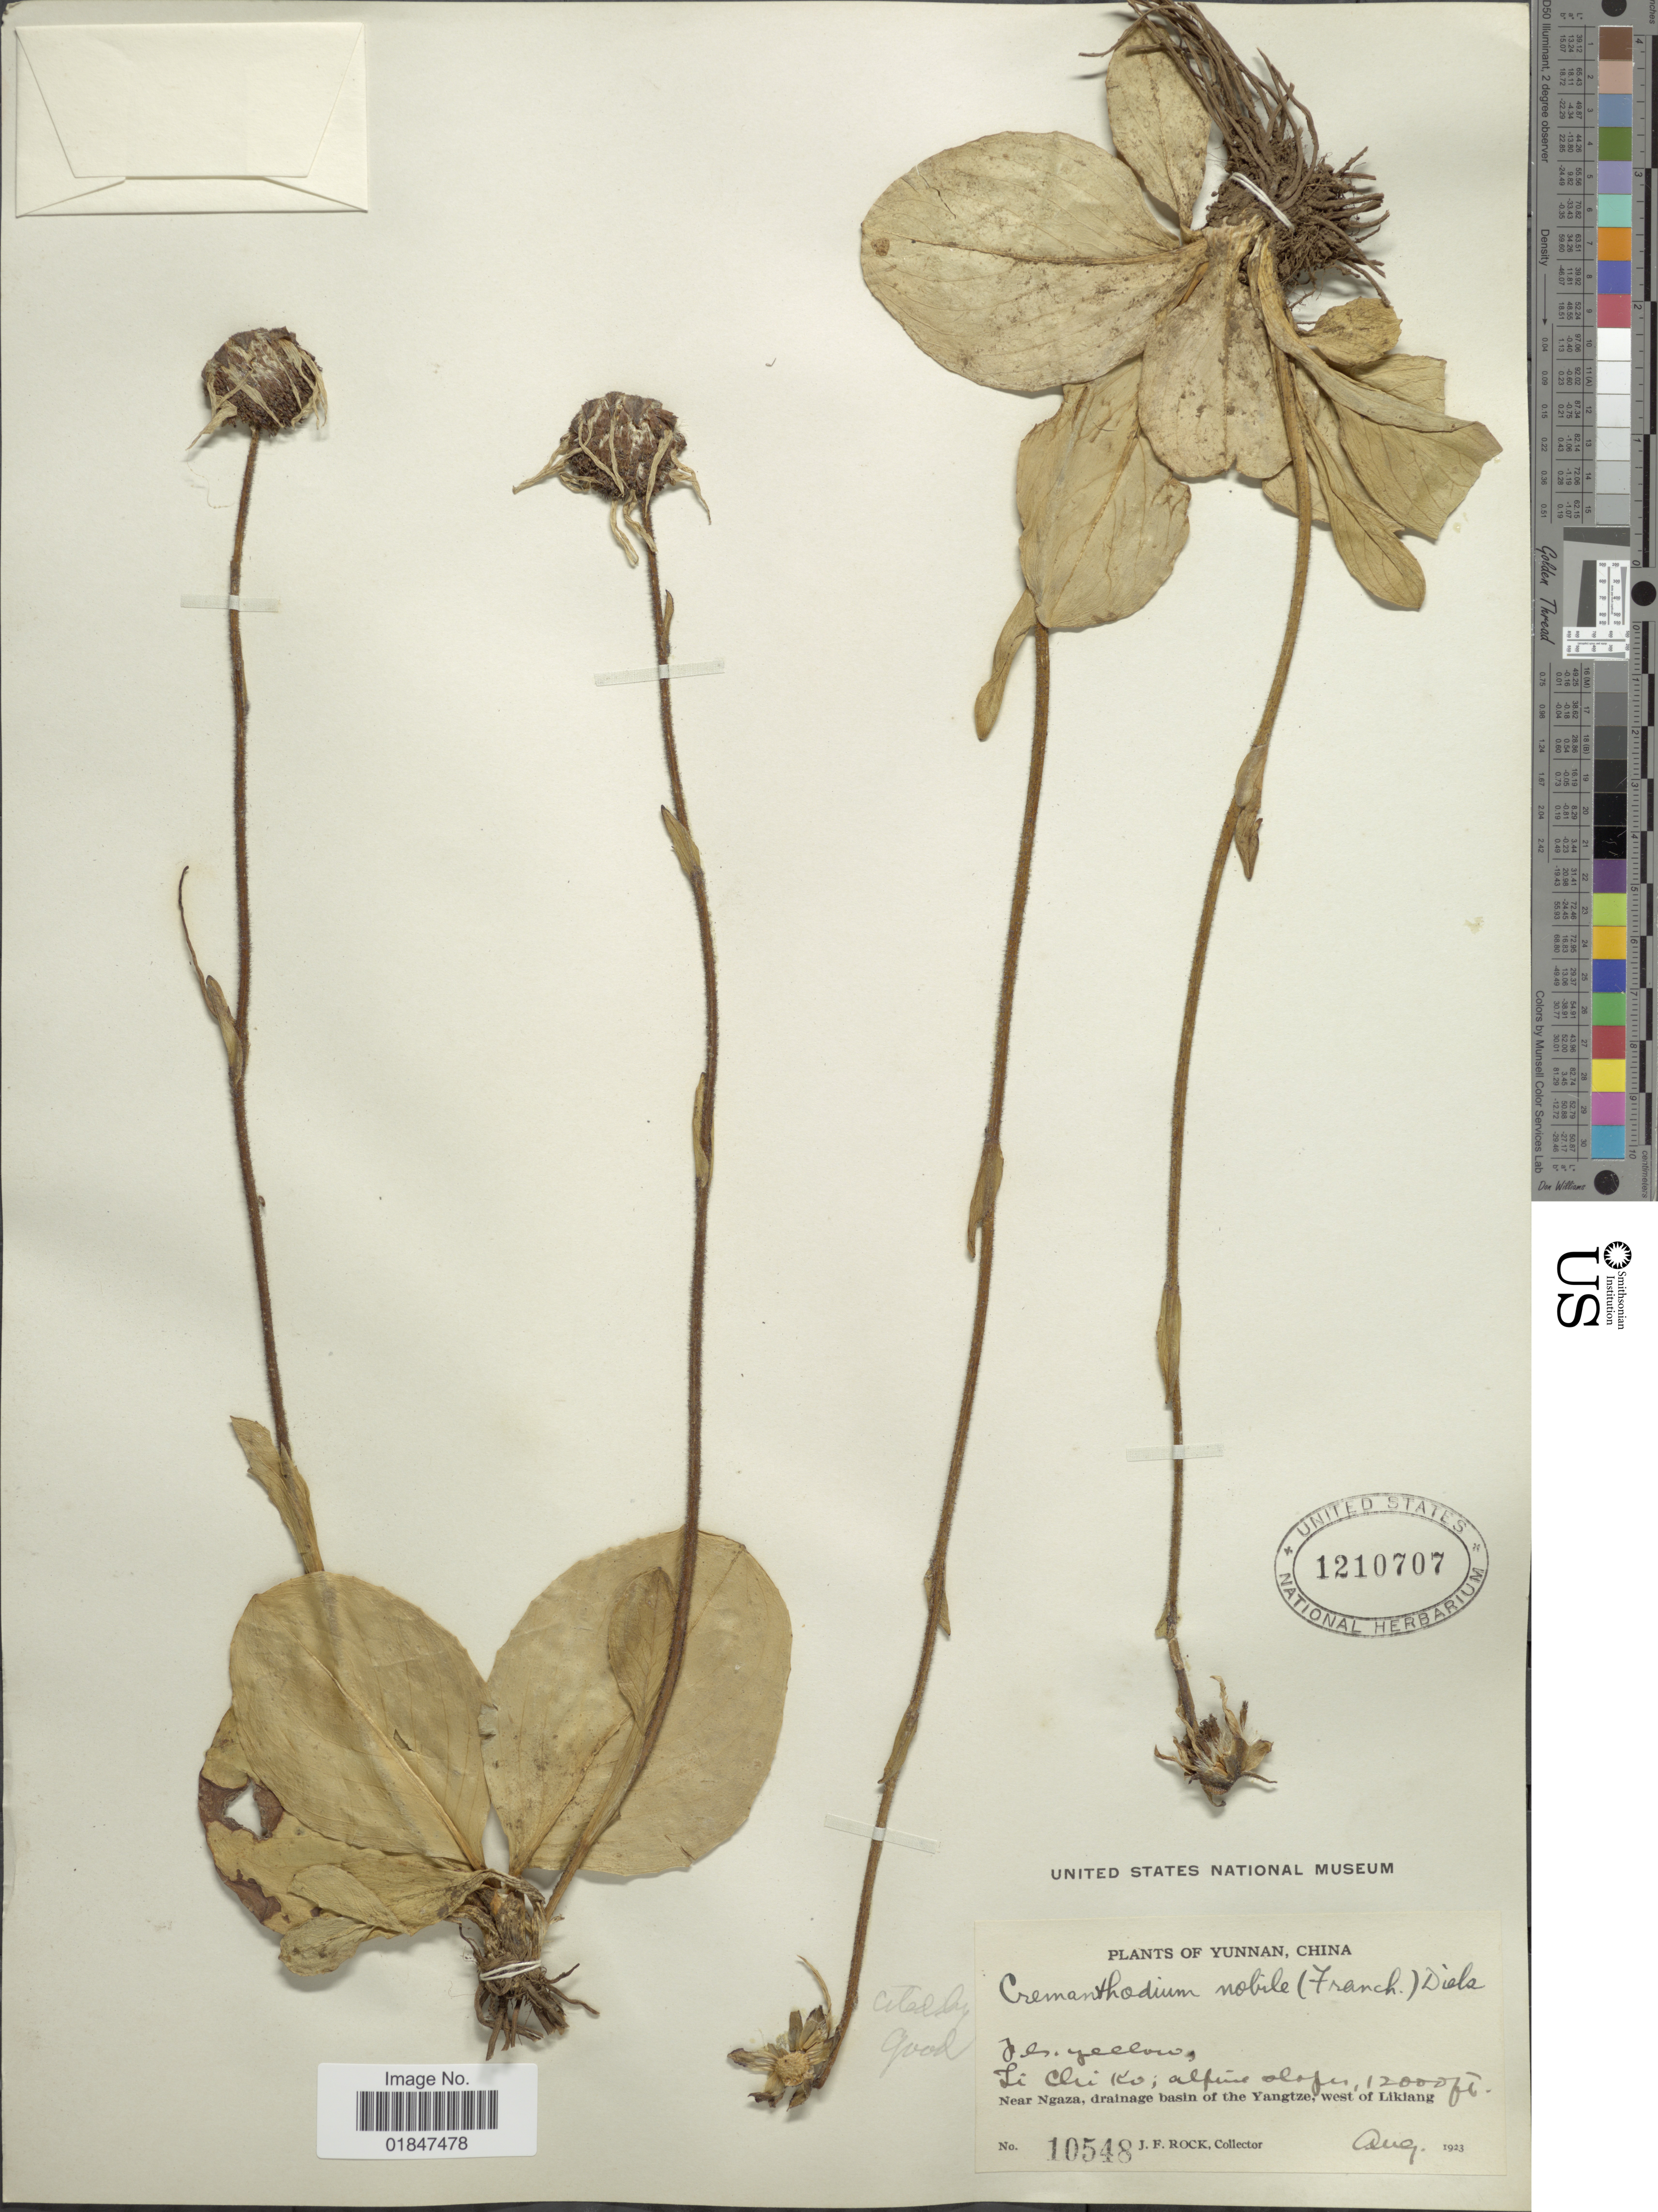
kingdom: Plantae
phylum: Tracheophyta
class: Magnoliopsida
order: Asterales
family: Asteraceae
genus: Cremanthodium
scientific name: Cremanthodium nobile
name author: (Franch.) Diels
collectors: J. Rock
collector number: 10548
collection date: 1923-08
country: China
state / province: Yunnan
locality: Ti Chi Ko; alpine slopes, Near Ngaza, drainage basin of the Yangtze, west of Likiang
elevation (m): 3658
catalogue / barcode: US 1210707